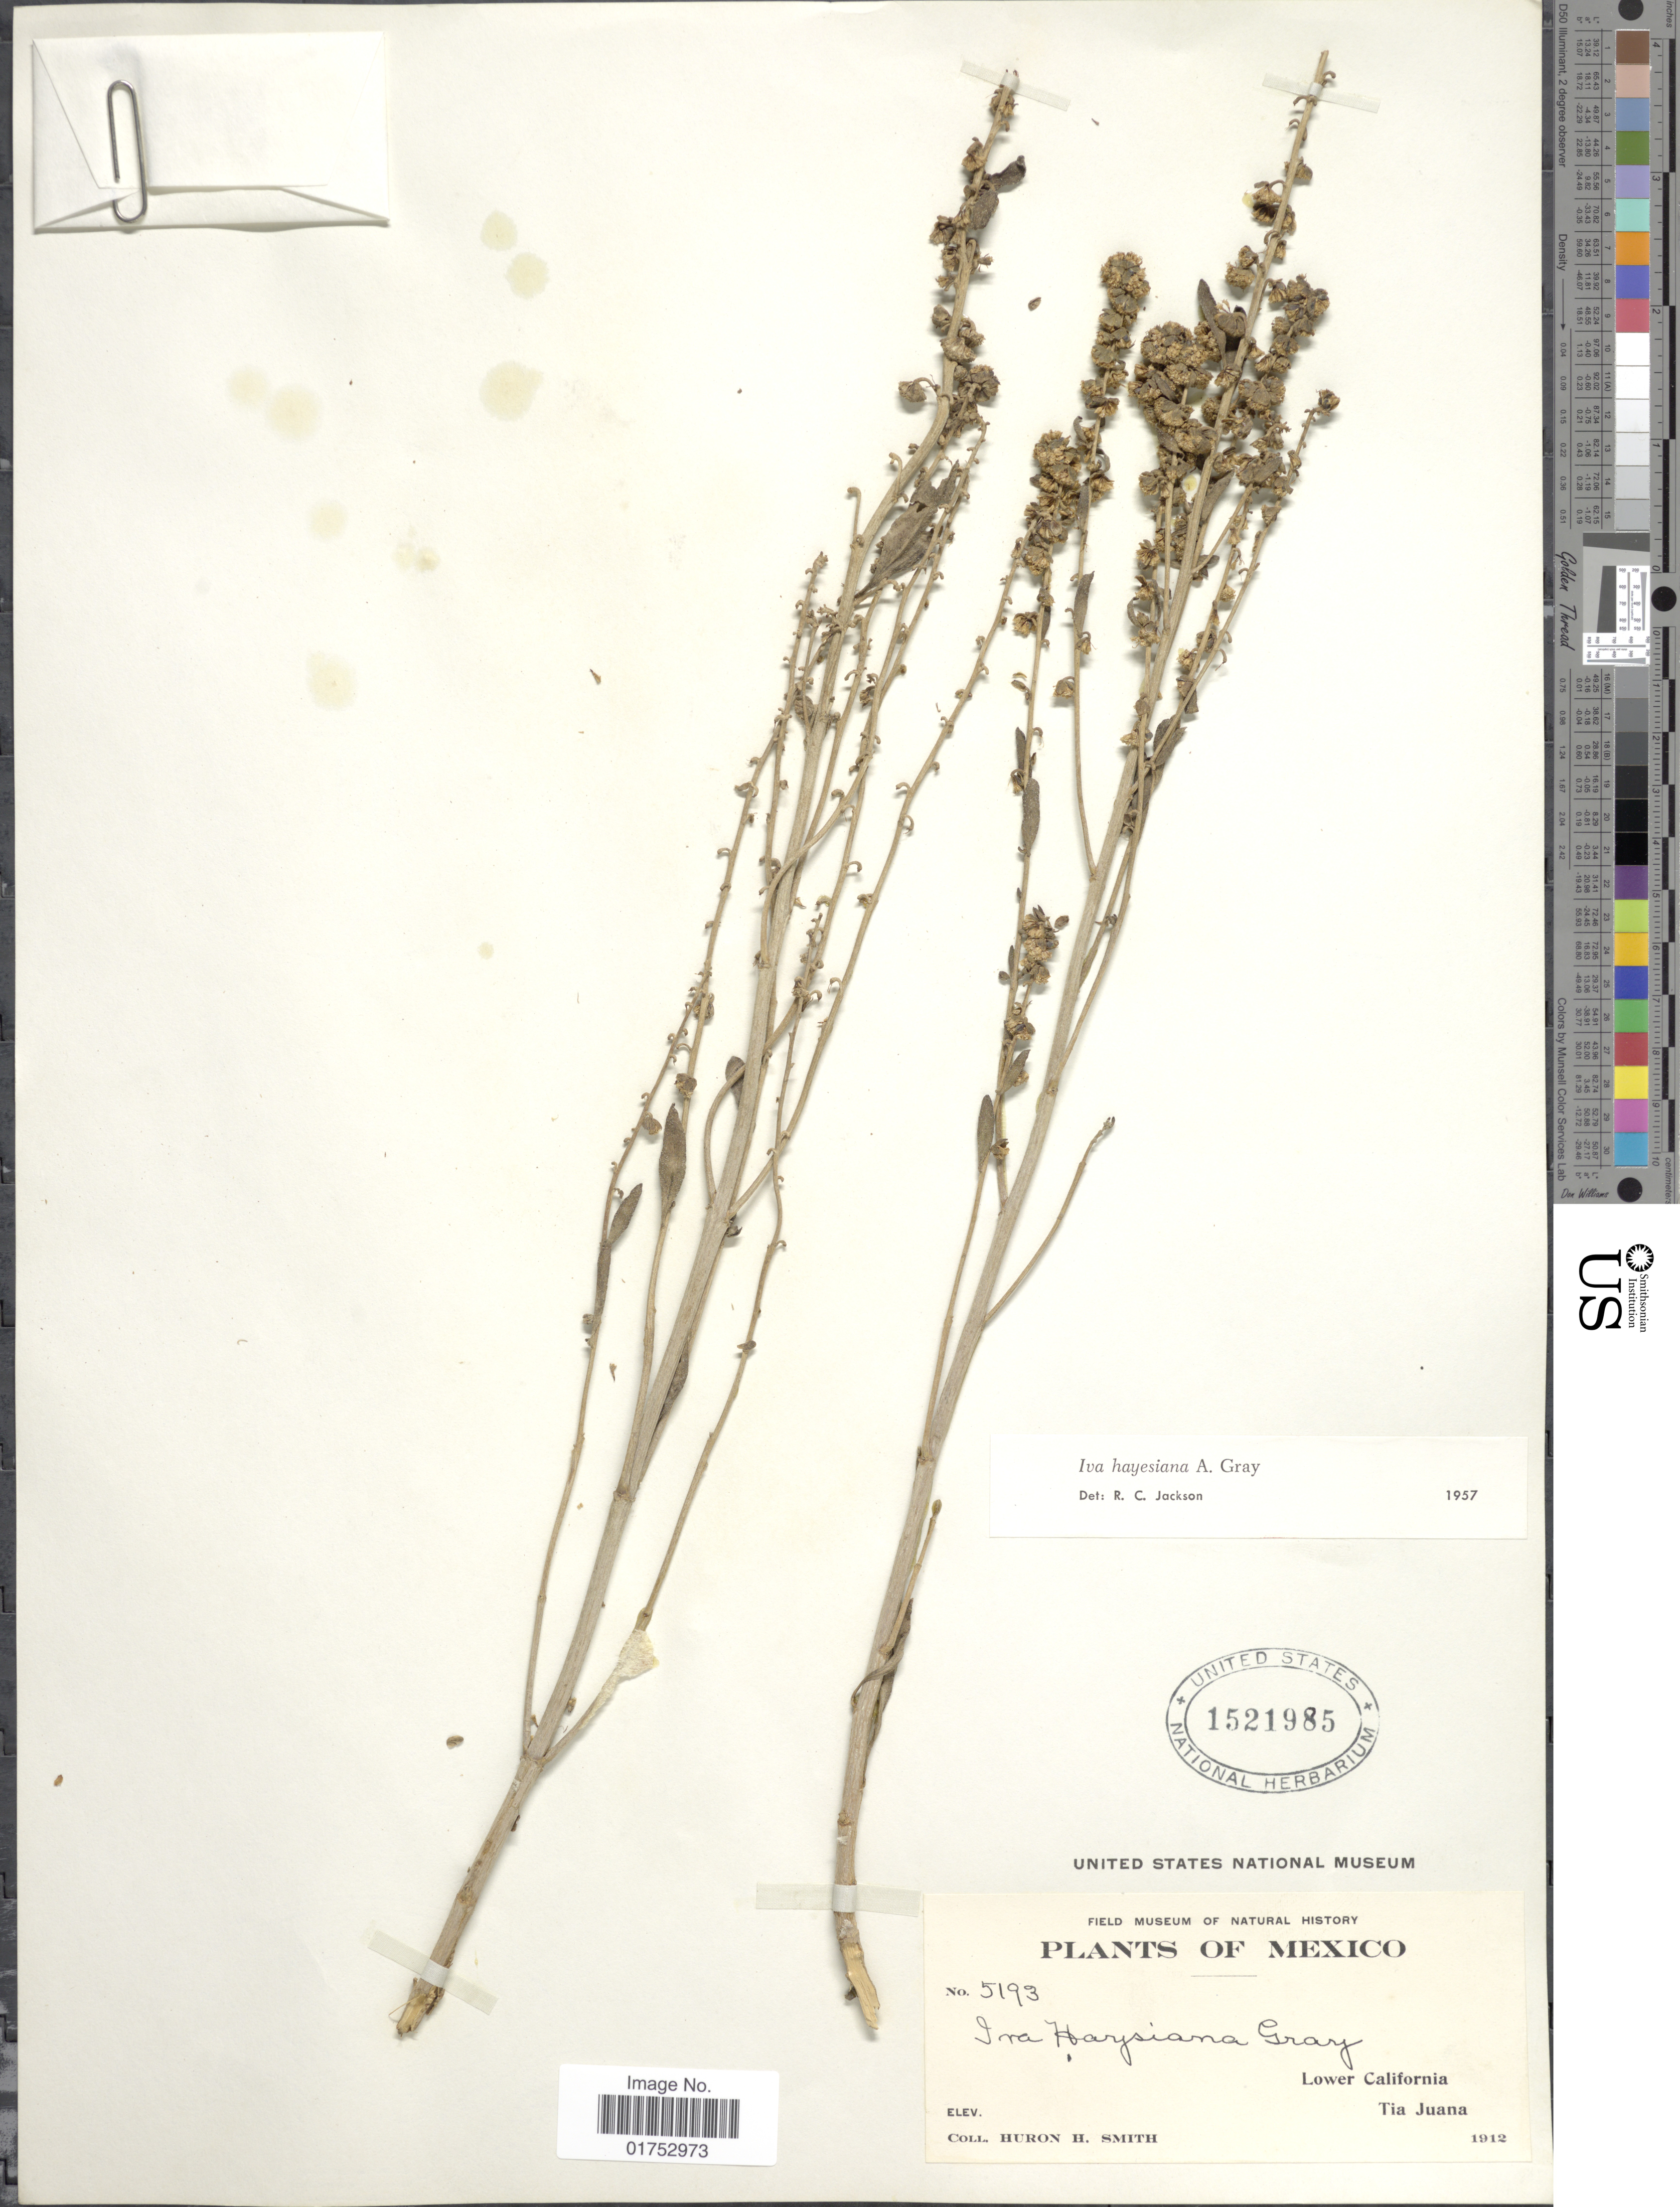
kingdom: Plantae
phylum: Tracheophyta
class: Magnoliopsida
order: Asterales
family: Asteraceae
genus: Iva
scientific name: Iva hayesiana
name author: A. Gray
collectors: Huron H. Smith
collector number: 5193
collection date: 1912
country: Mexico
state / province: Baja California Norte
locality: Lower California, Tia Juana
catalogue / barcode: US 1521985